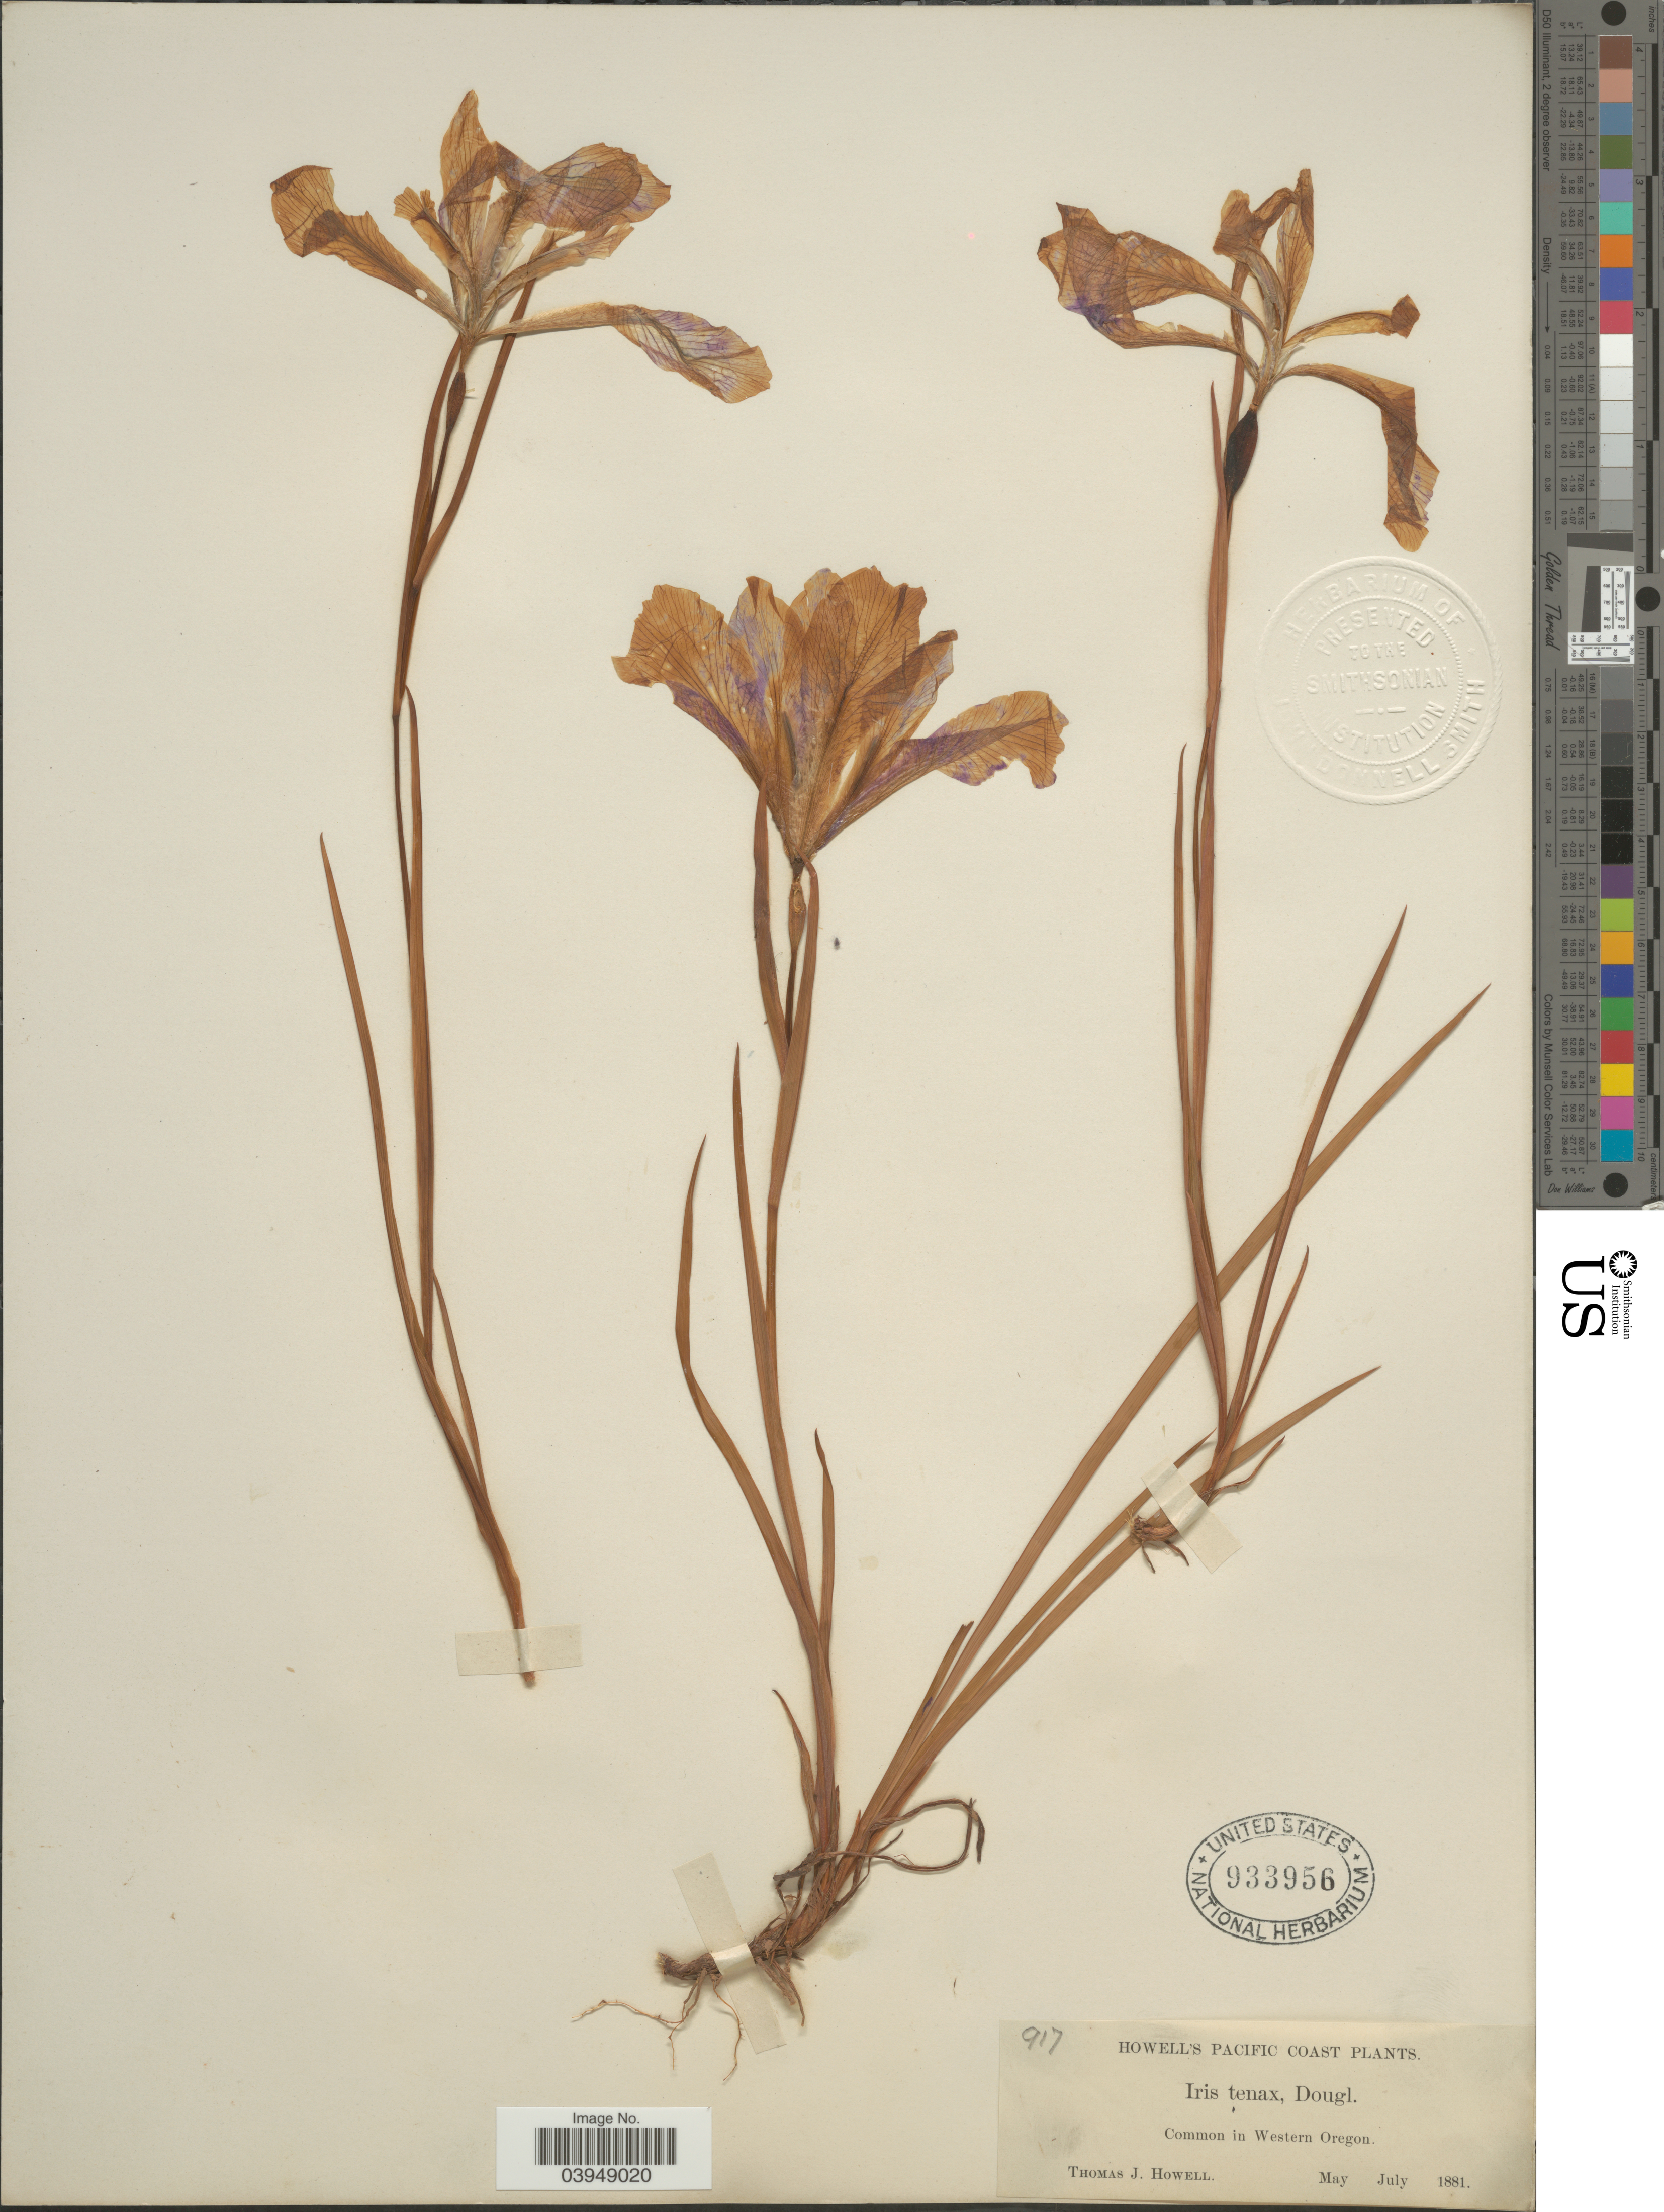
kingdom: Plantae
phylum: Tracheophyta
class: Liliopsida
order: Asparagales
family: Iridaceae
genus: Iris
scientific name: Iris tenax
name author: Douglas ex Lindl.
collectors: T. J. Howell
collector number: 917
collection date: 1881-05/1881-07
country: United States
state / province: Oregon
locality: Pacific Coast. In Western Oregon.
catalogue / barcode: US 933956